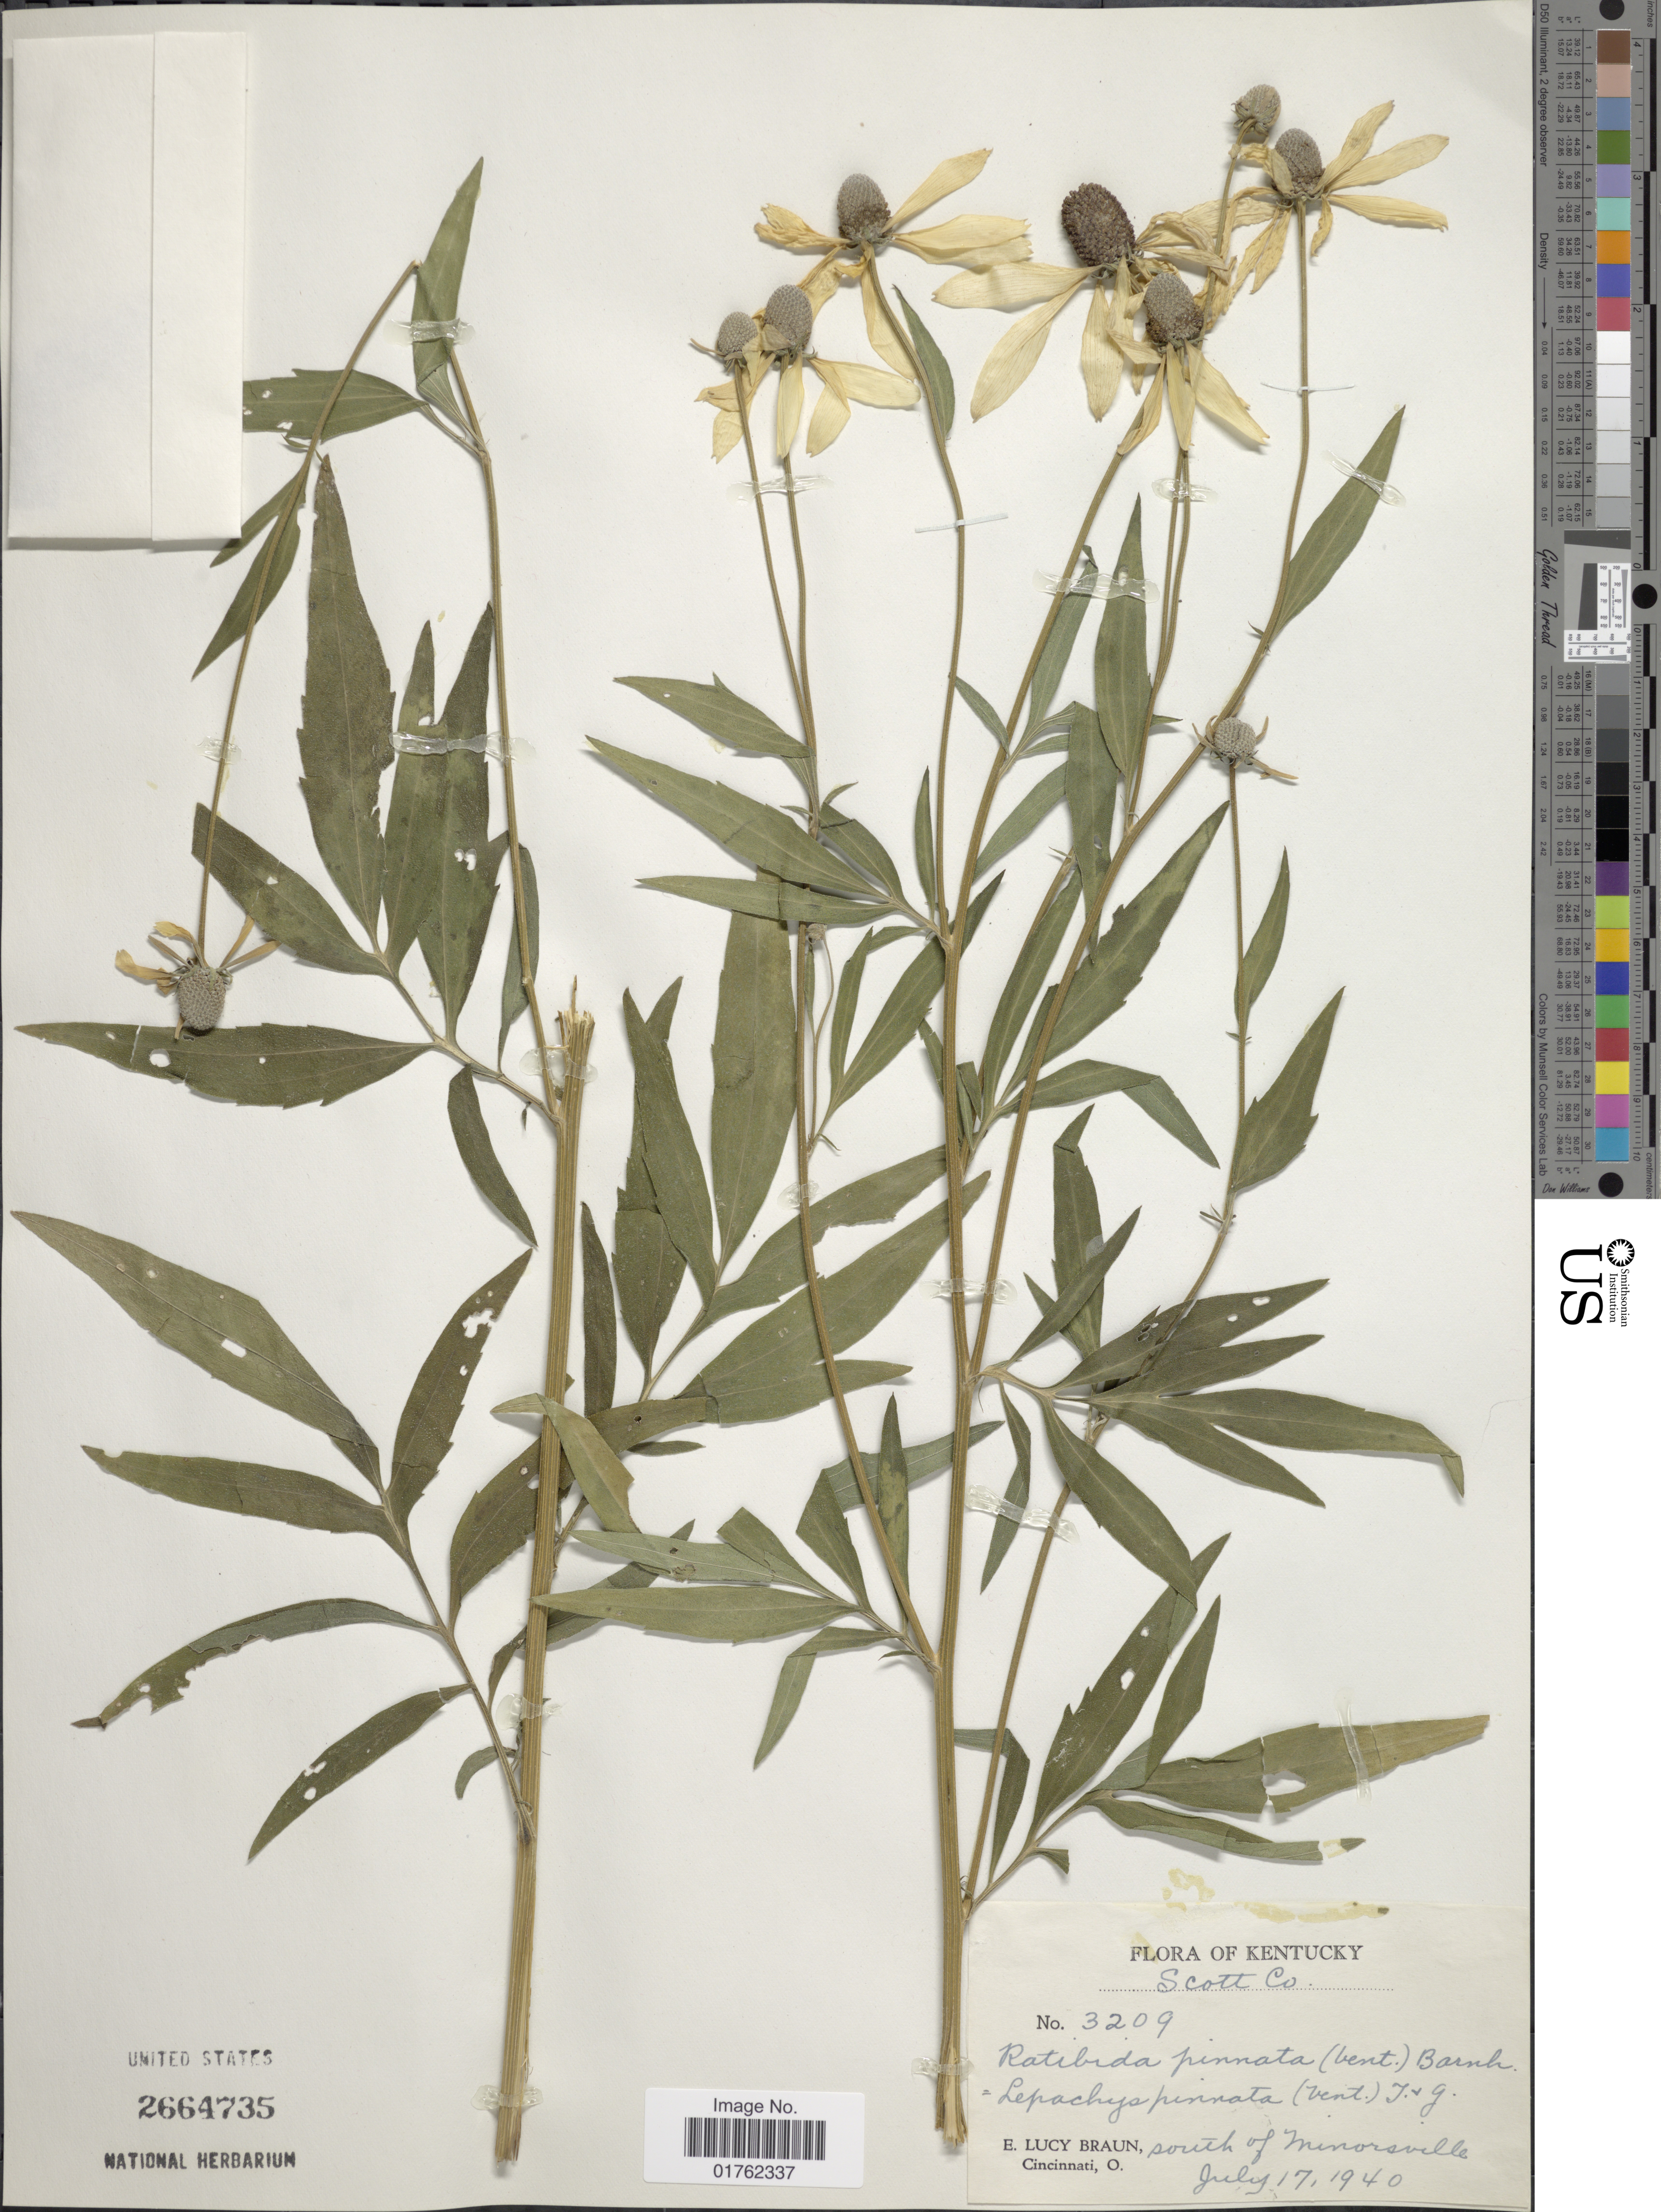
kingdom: Plantae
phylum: Tracheophyta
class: Magnoliopsida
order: Asterales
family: Asteraceae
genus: Ratibida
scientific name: Ratibida pinnata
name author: (Vent.) Barnhart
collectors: E. L. Braun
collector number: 3209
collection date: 1940-07-17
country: United States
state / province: Kentucky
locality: Scott Co., south of Minorsvile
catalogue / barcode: US 2664735